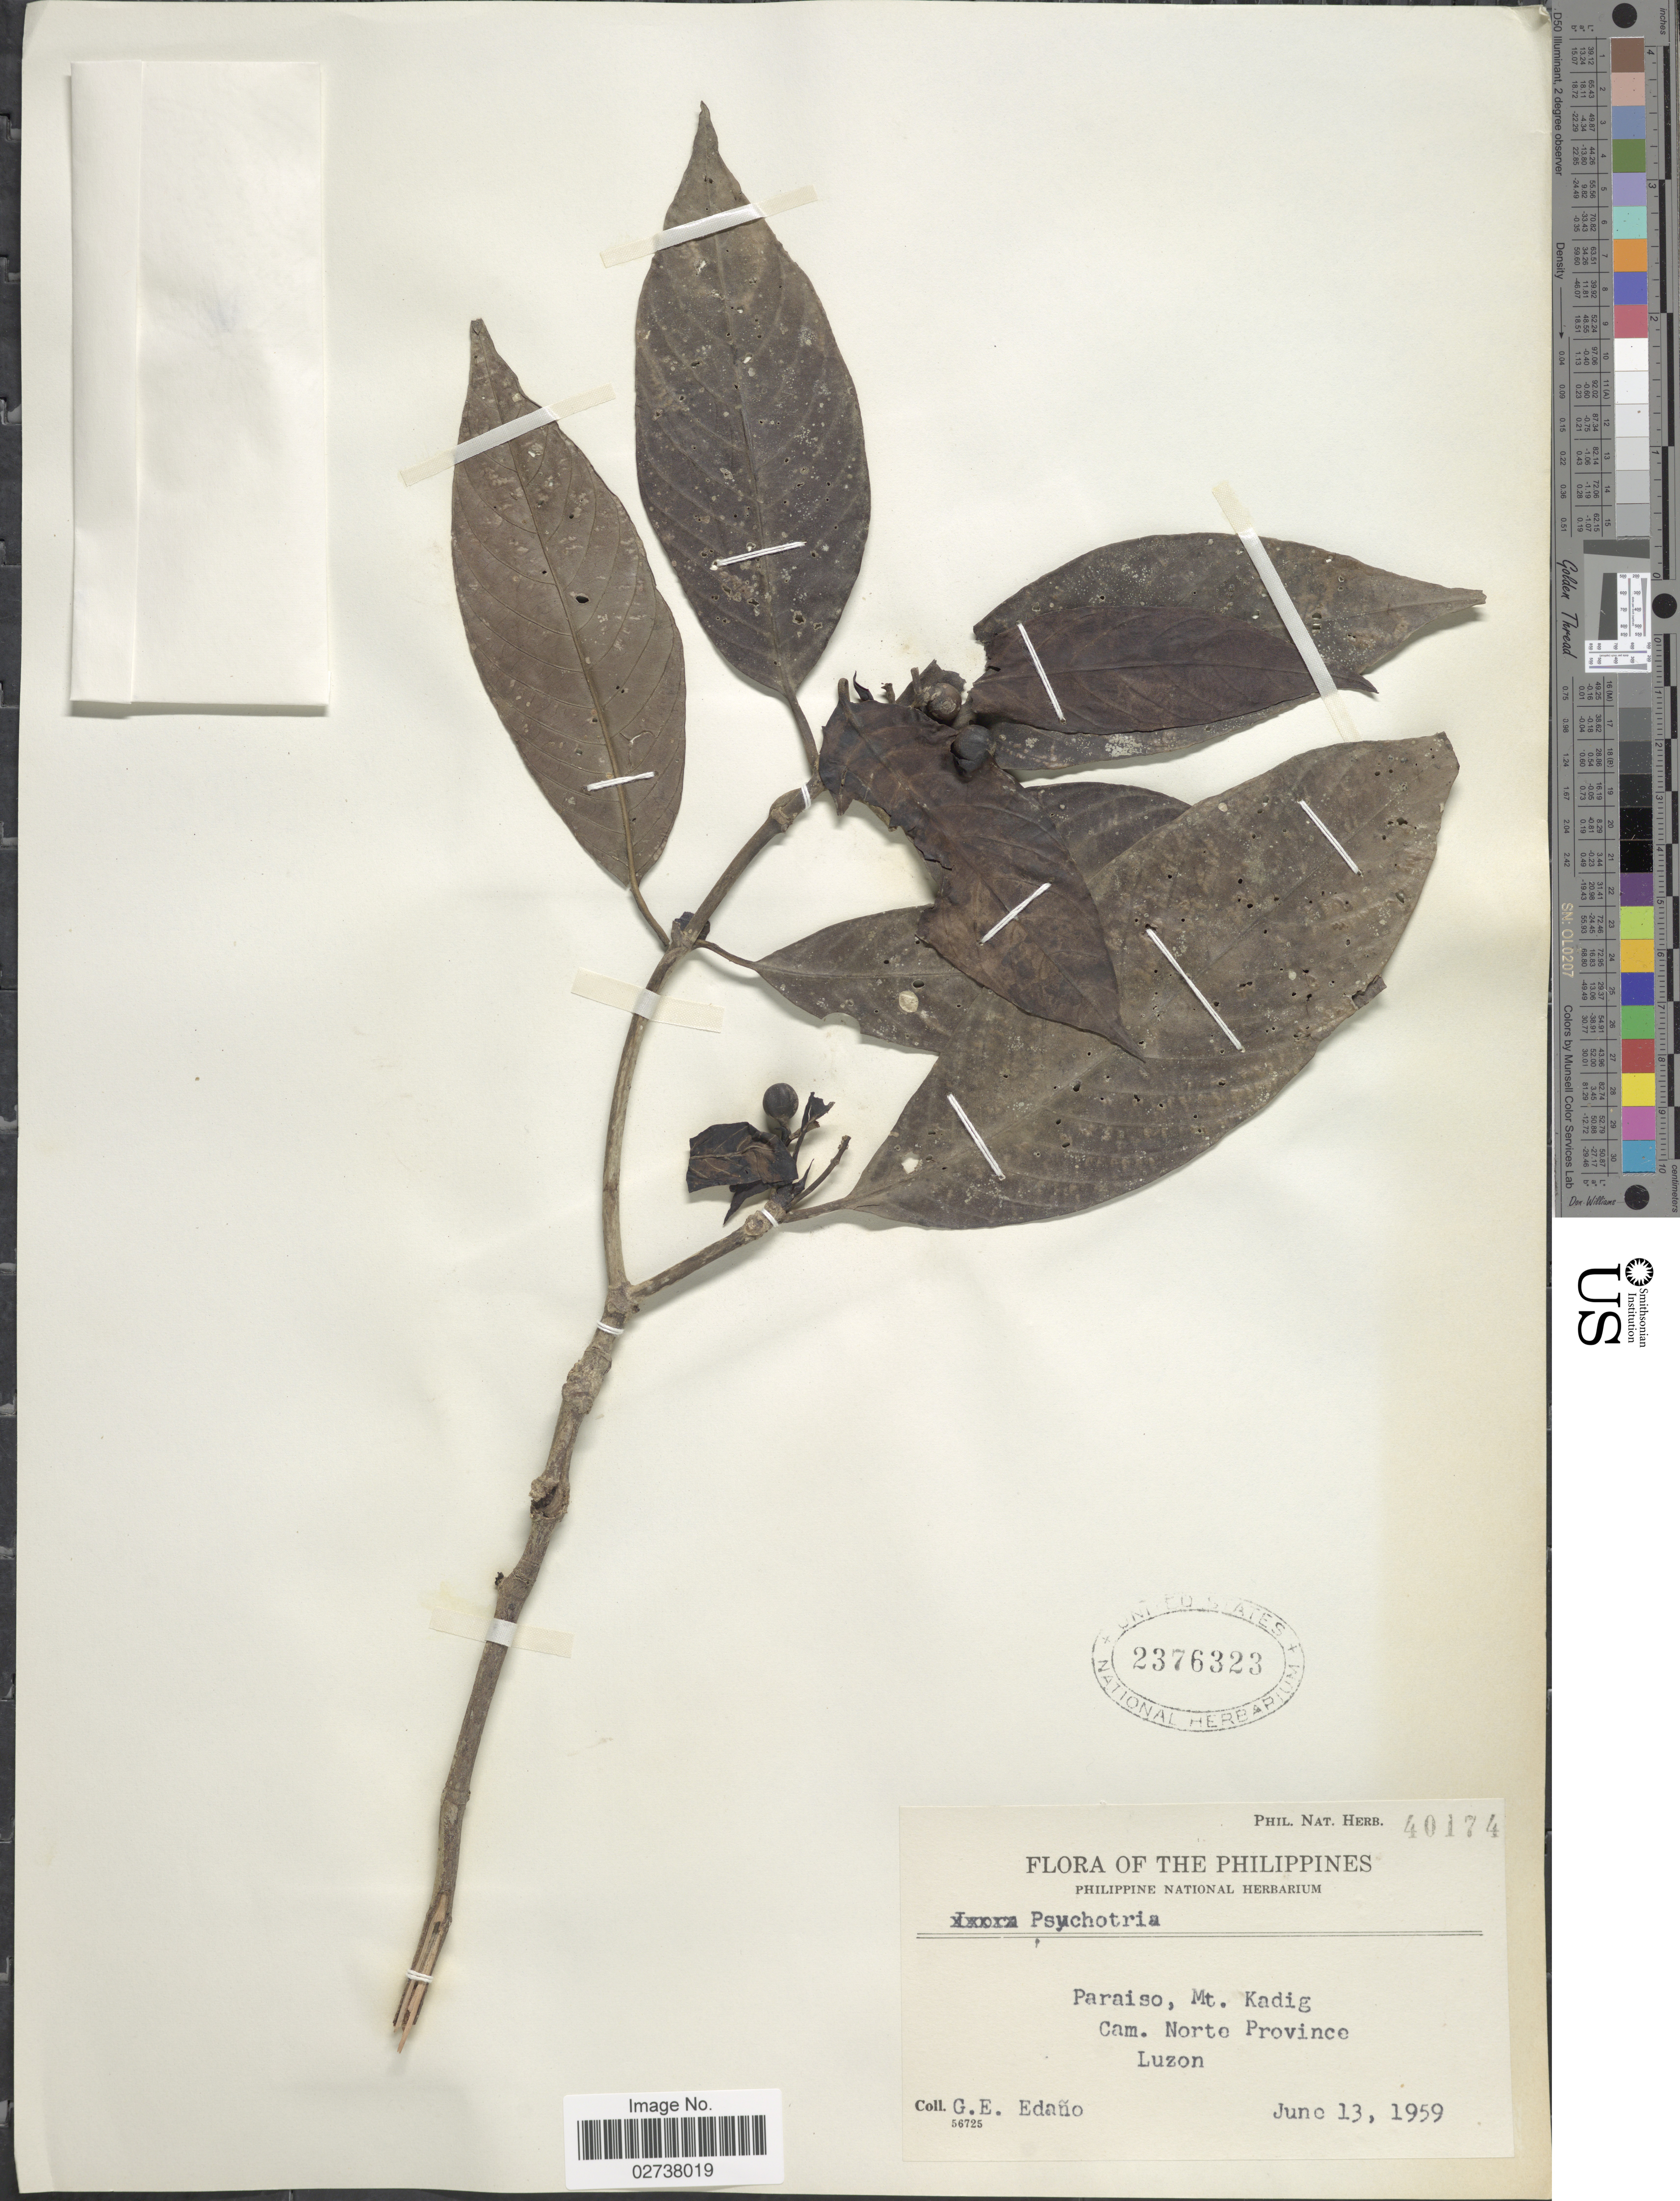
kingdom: Plantae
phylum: Tracheophyta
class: Magnoliopsida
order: Gentianales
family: Rubiaceae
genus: Psychotria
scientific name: Psychotria sp.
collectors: G. E. Edaño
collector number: Phil.Nat.Herb. 40174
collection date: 1959-06-13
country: Philippines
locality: Paraiso, Mt. Kadig Cam. Norte Province Luzon.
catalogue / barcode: US 2376323